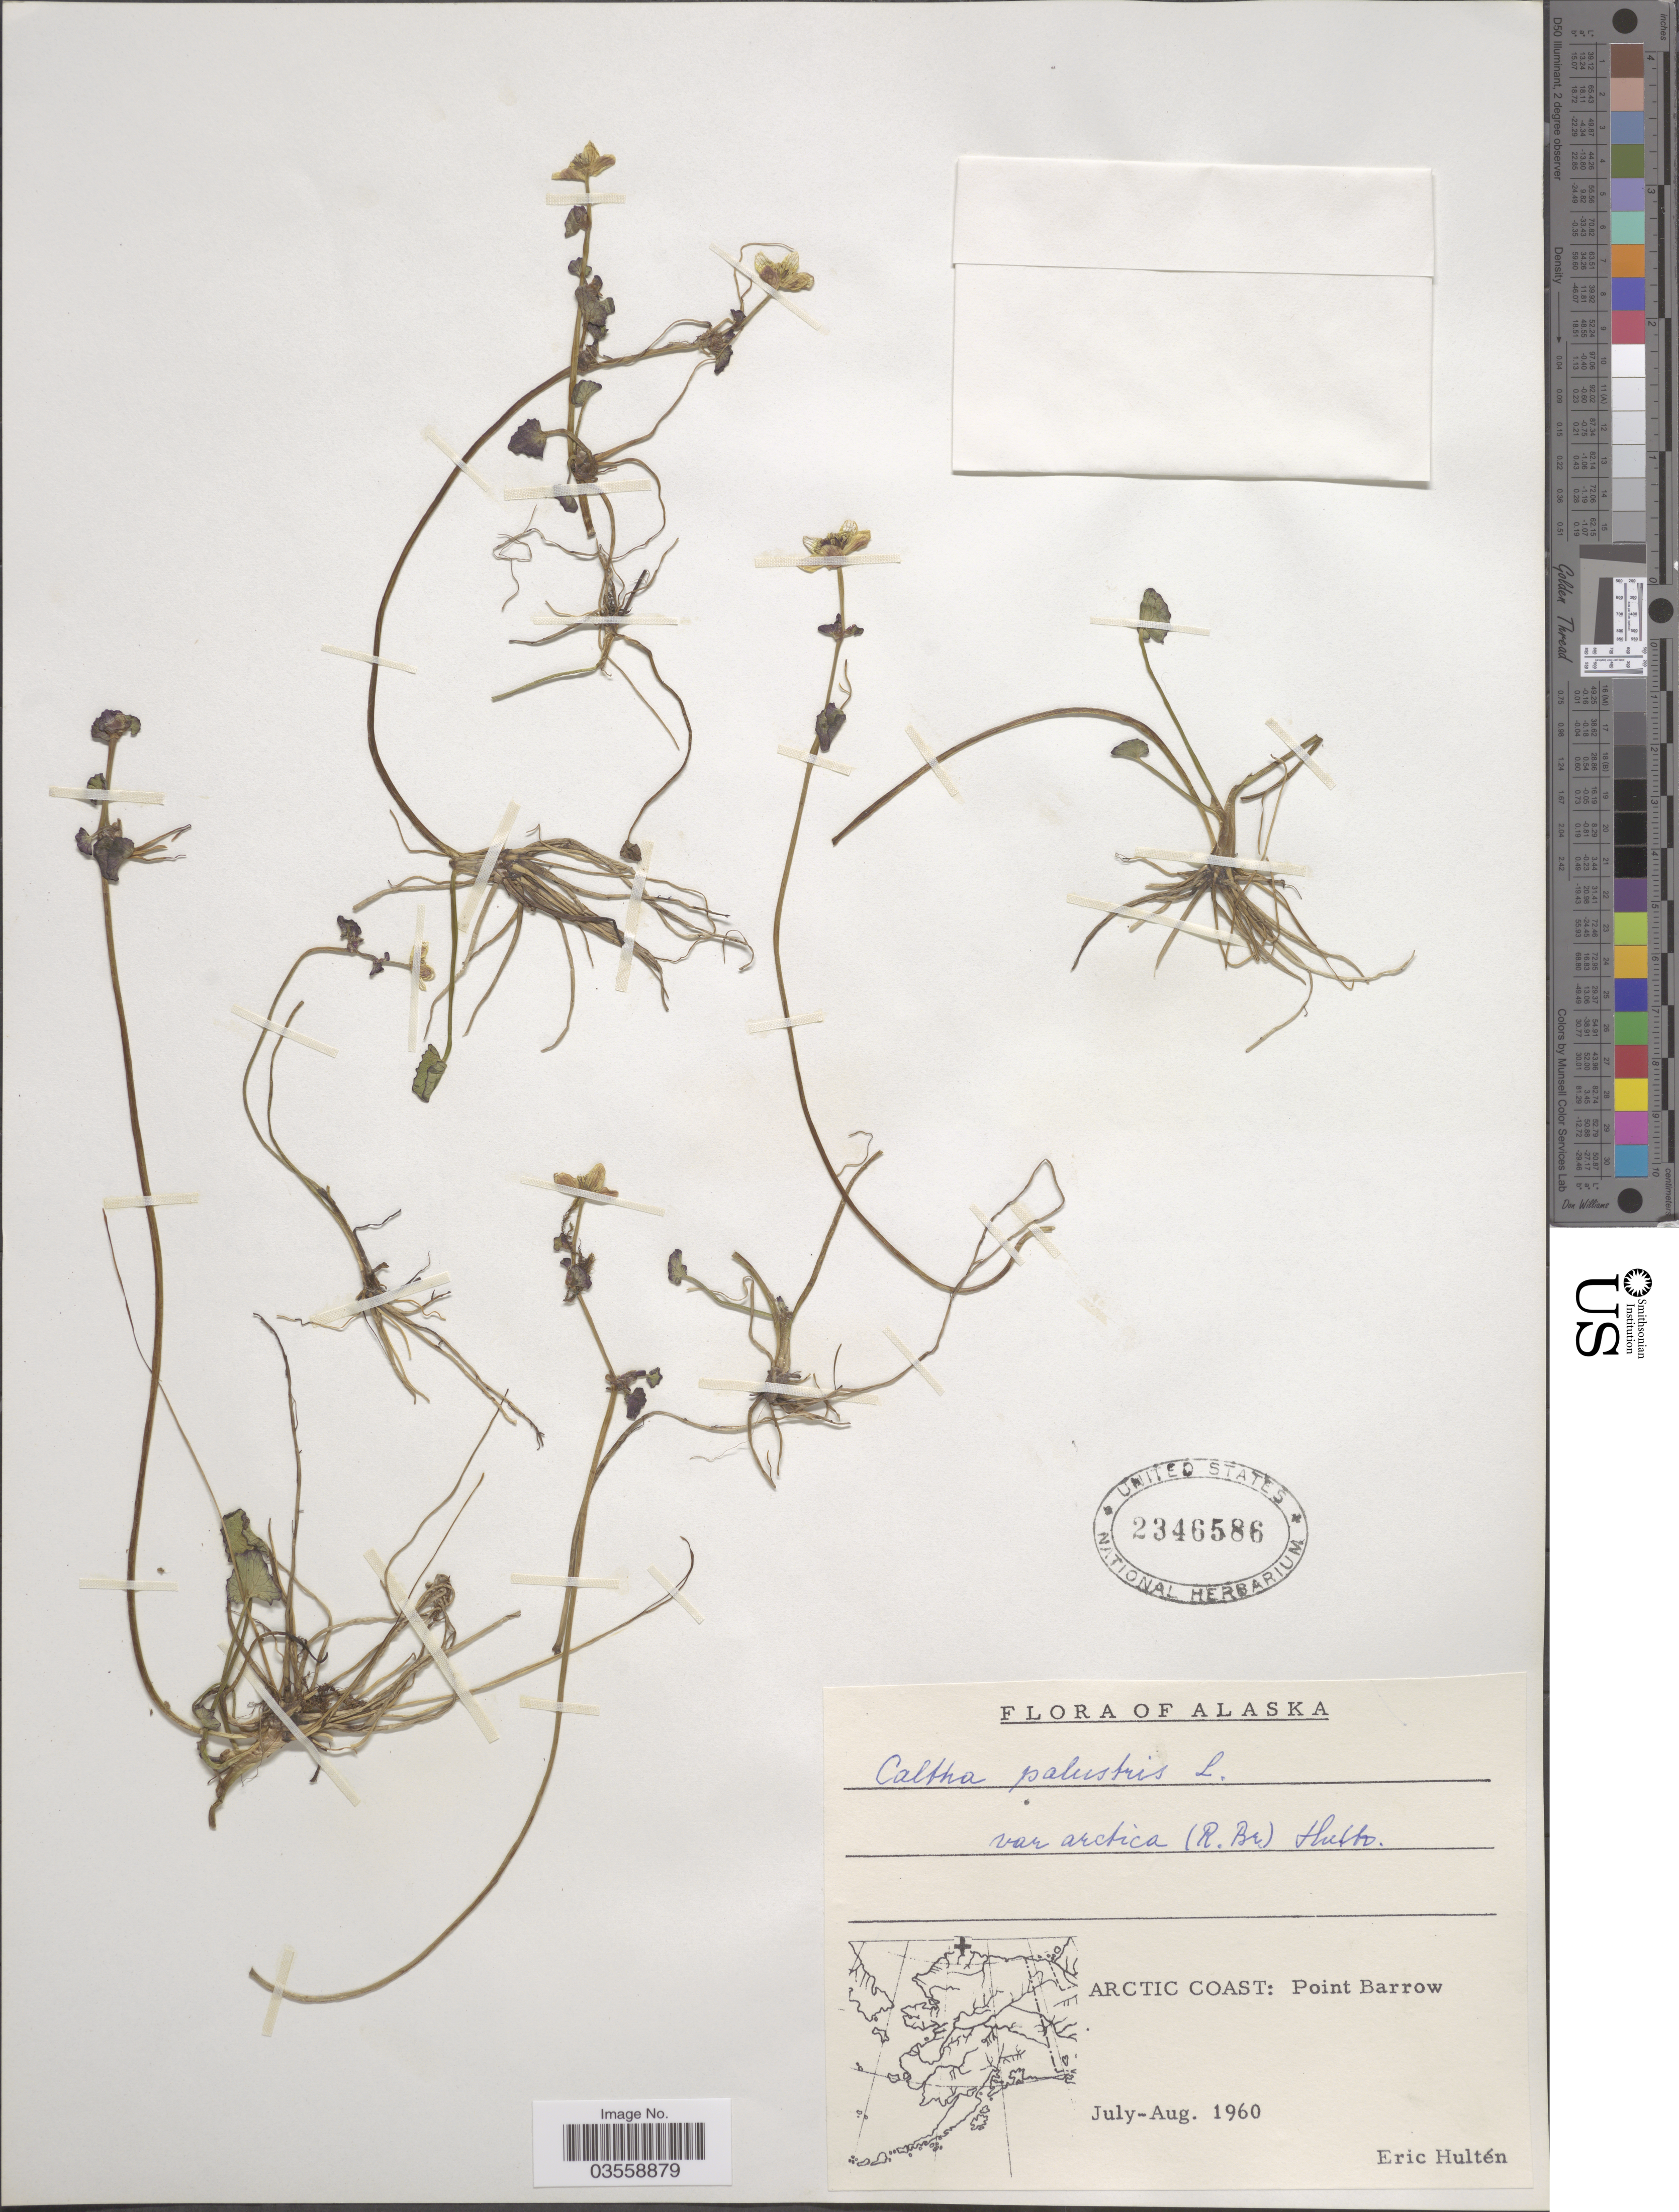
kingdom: Plantae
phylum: Tracheophyta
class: Magnoliopsida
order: Ranunculales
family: Ranunculaceae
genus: Caltha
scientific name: Caltha palustris subsp. arctica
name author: (R. Br.) Hultén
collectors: E. G. Hultén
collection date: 1960-07/1960-08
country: United States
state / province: Alaska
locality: Arctic Coast: Point Barrow.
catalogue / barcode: US 2346586